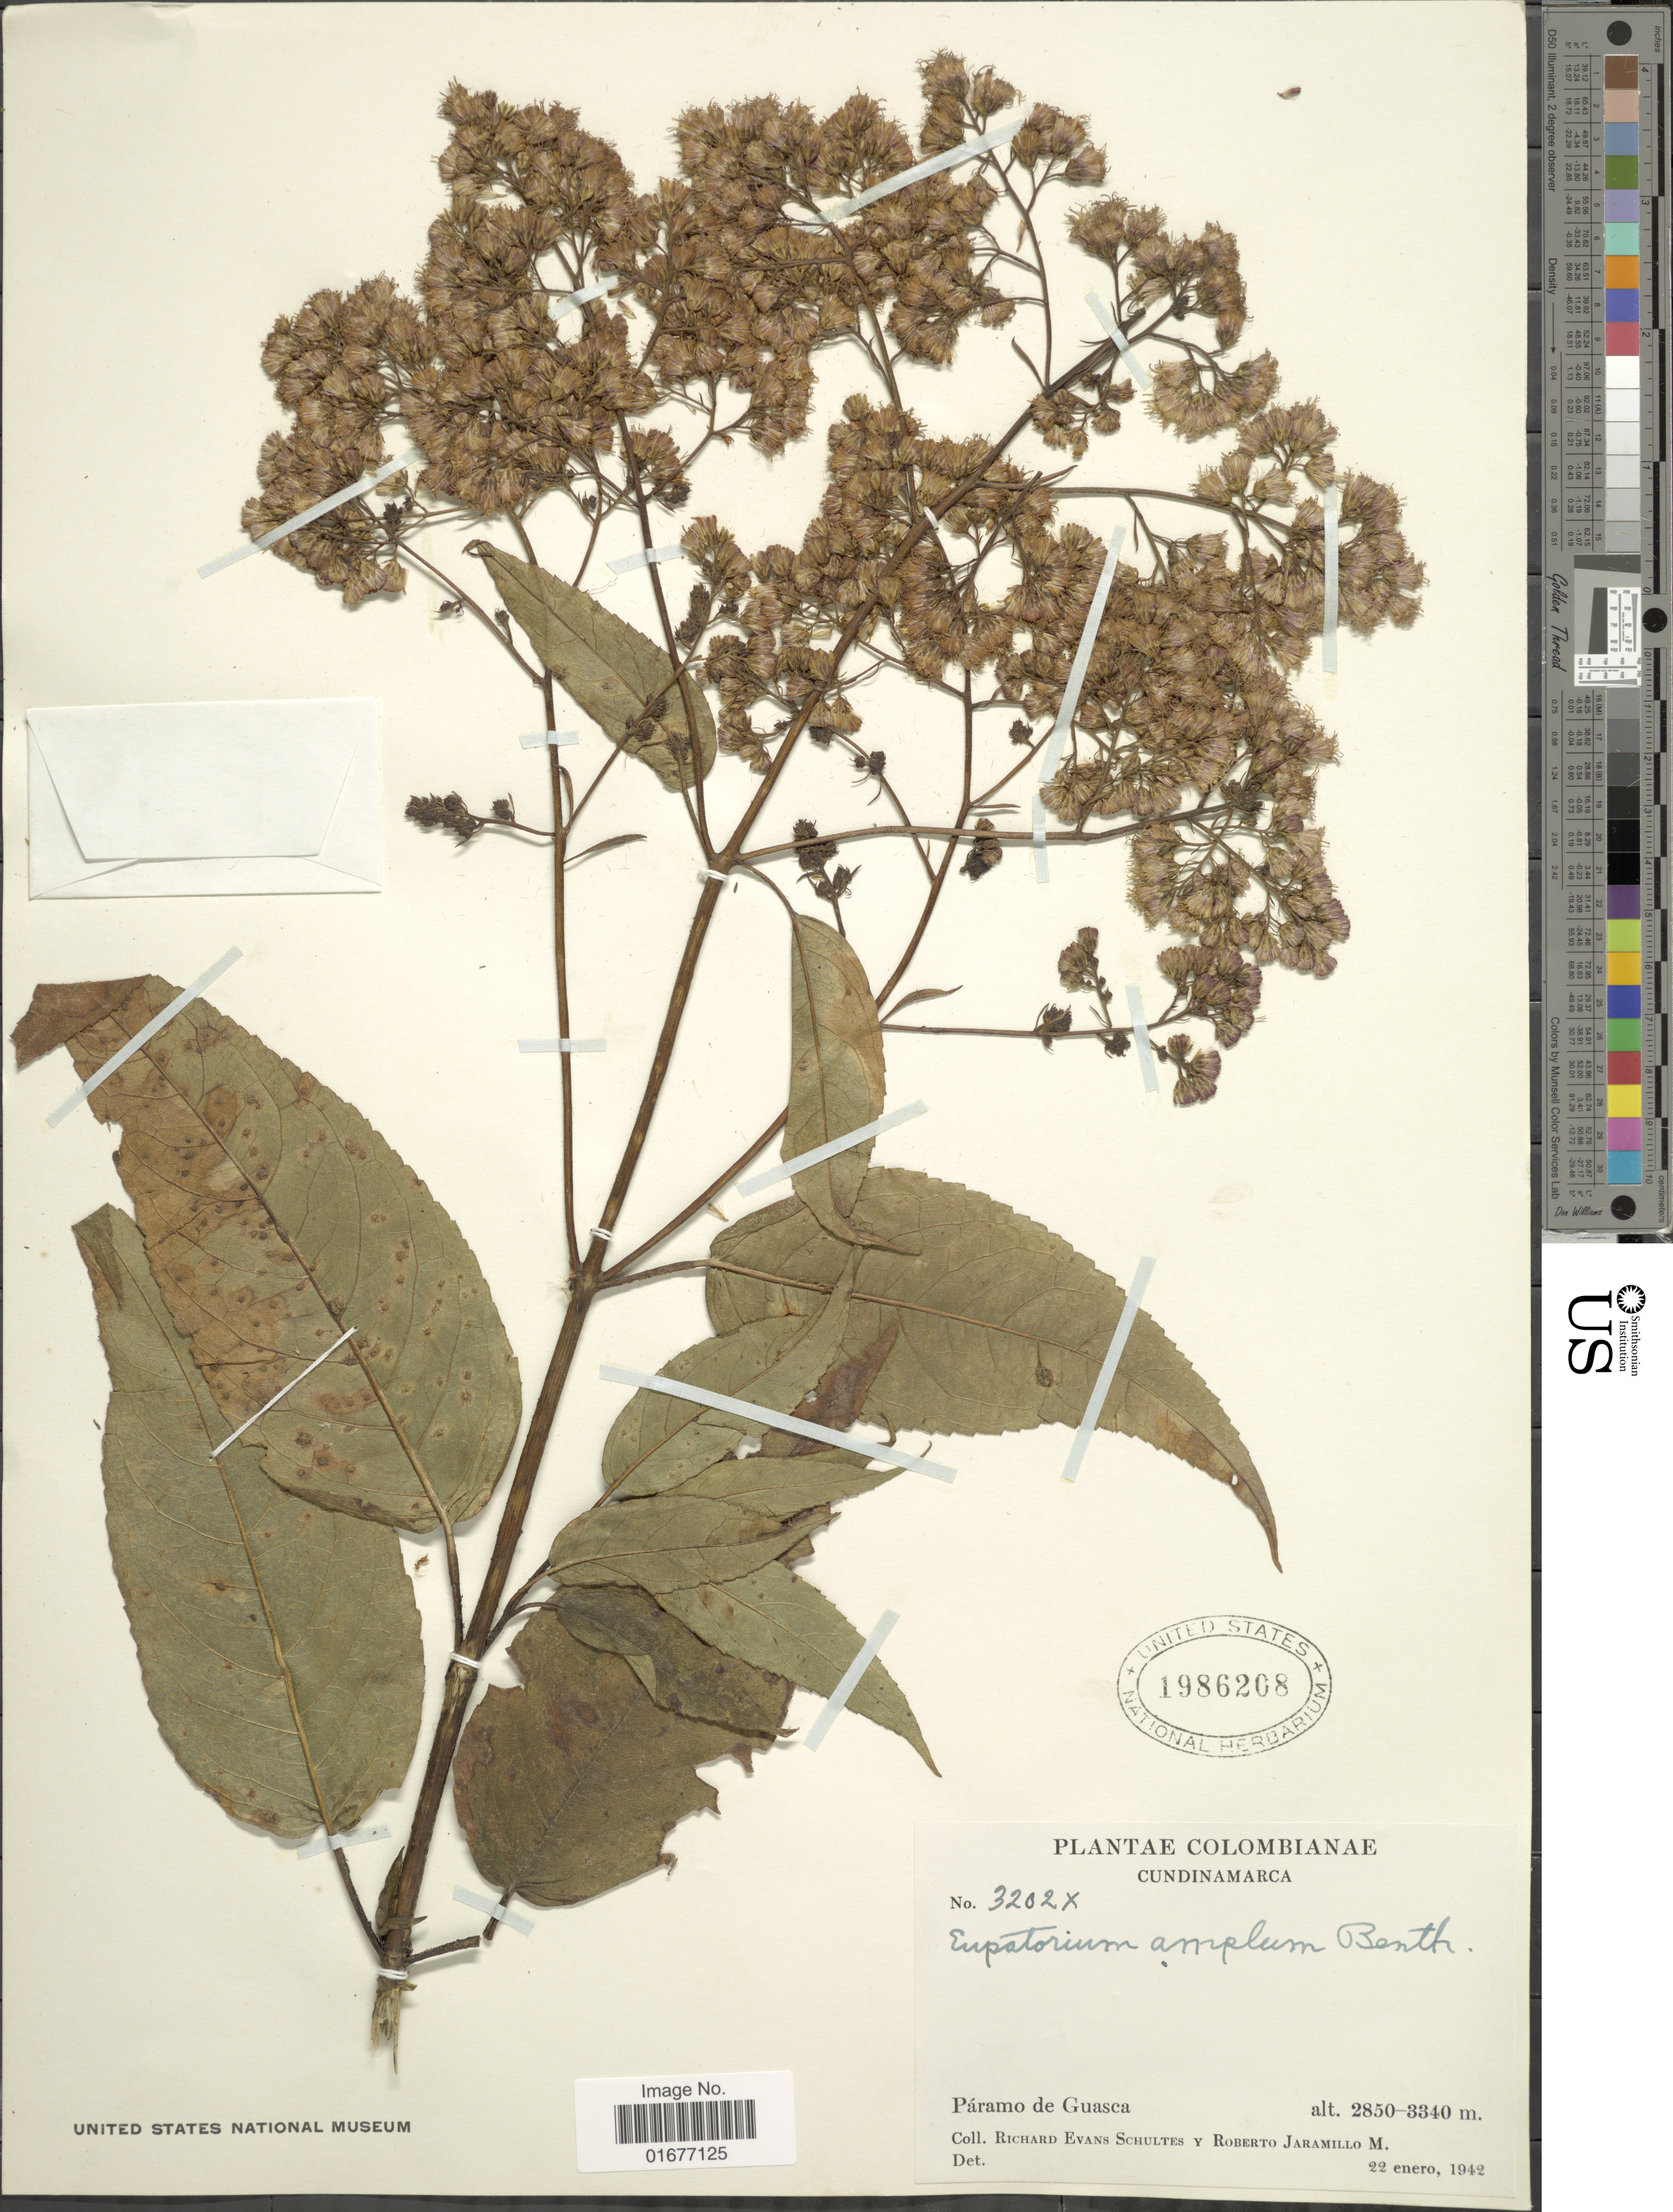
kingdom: Plantae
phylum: Tracheophyta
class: Magnoliopsida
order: Asterales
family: Asteraceae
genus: Ageratina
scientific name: Ageratina ampla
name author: (Benth.) R.M. King & H. Rob.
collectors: R. E. Schultes & R. Jaramillo M.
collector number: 3202x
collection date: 1942-01-22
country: Colombia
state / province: Cundinamarca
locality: Paramo de Guasca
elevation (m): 2850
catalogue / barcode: US 1986208